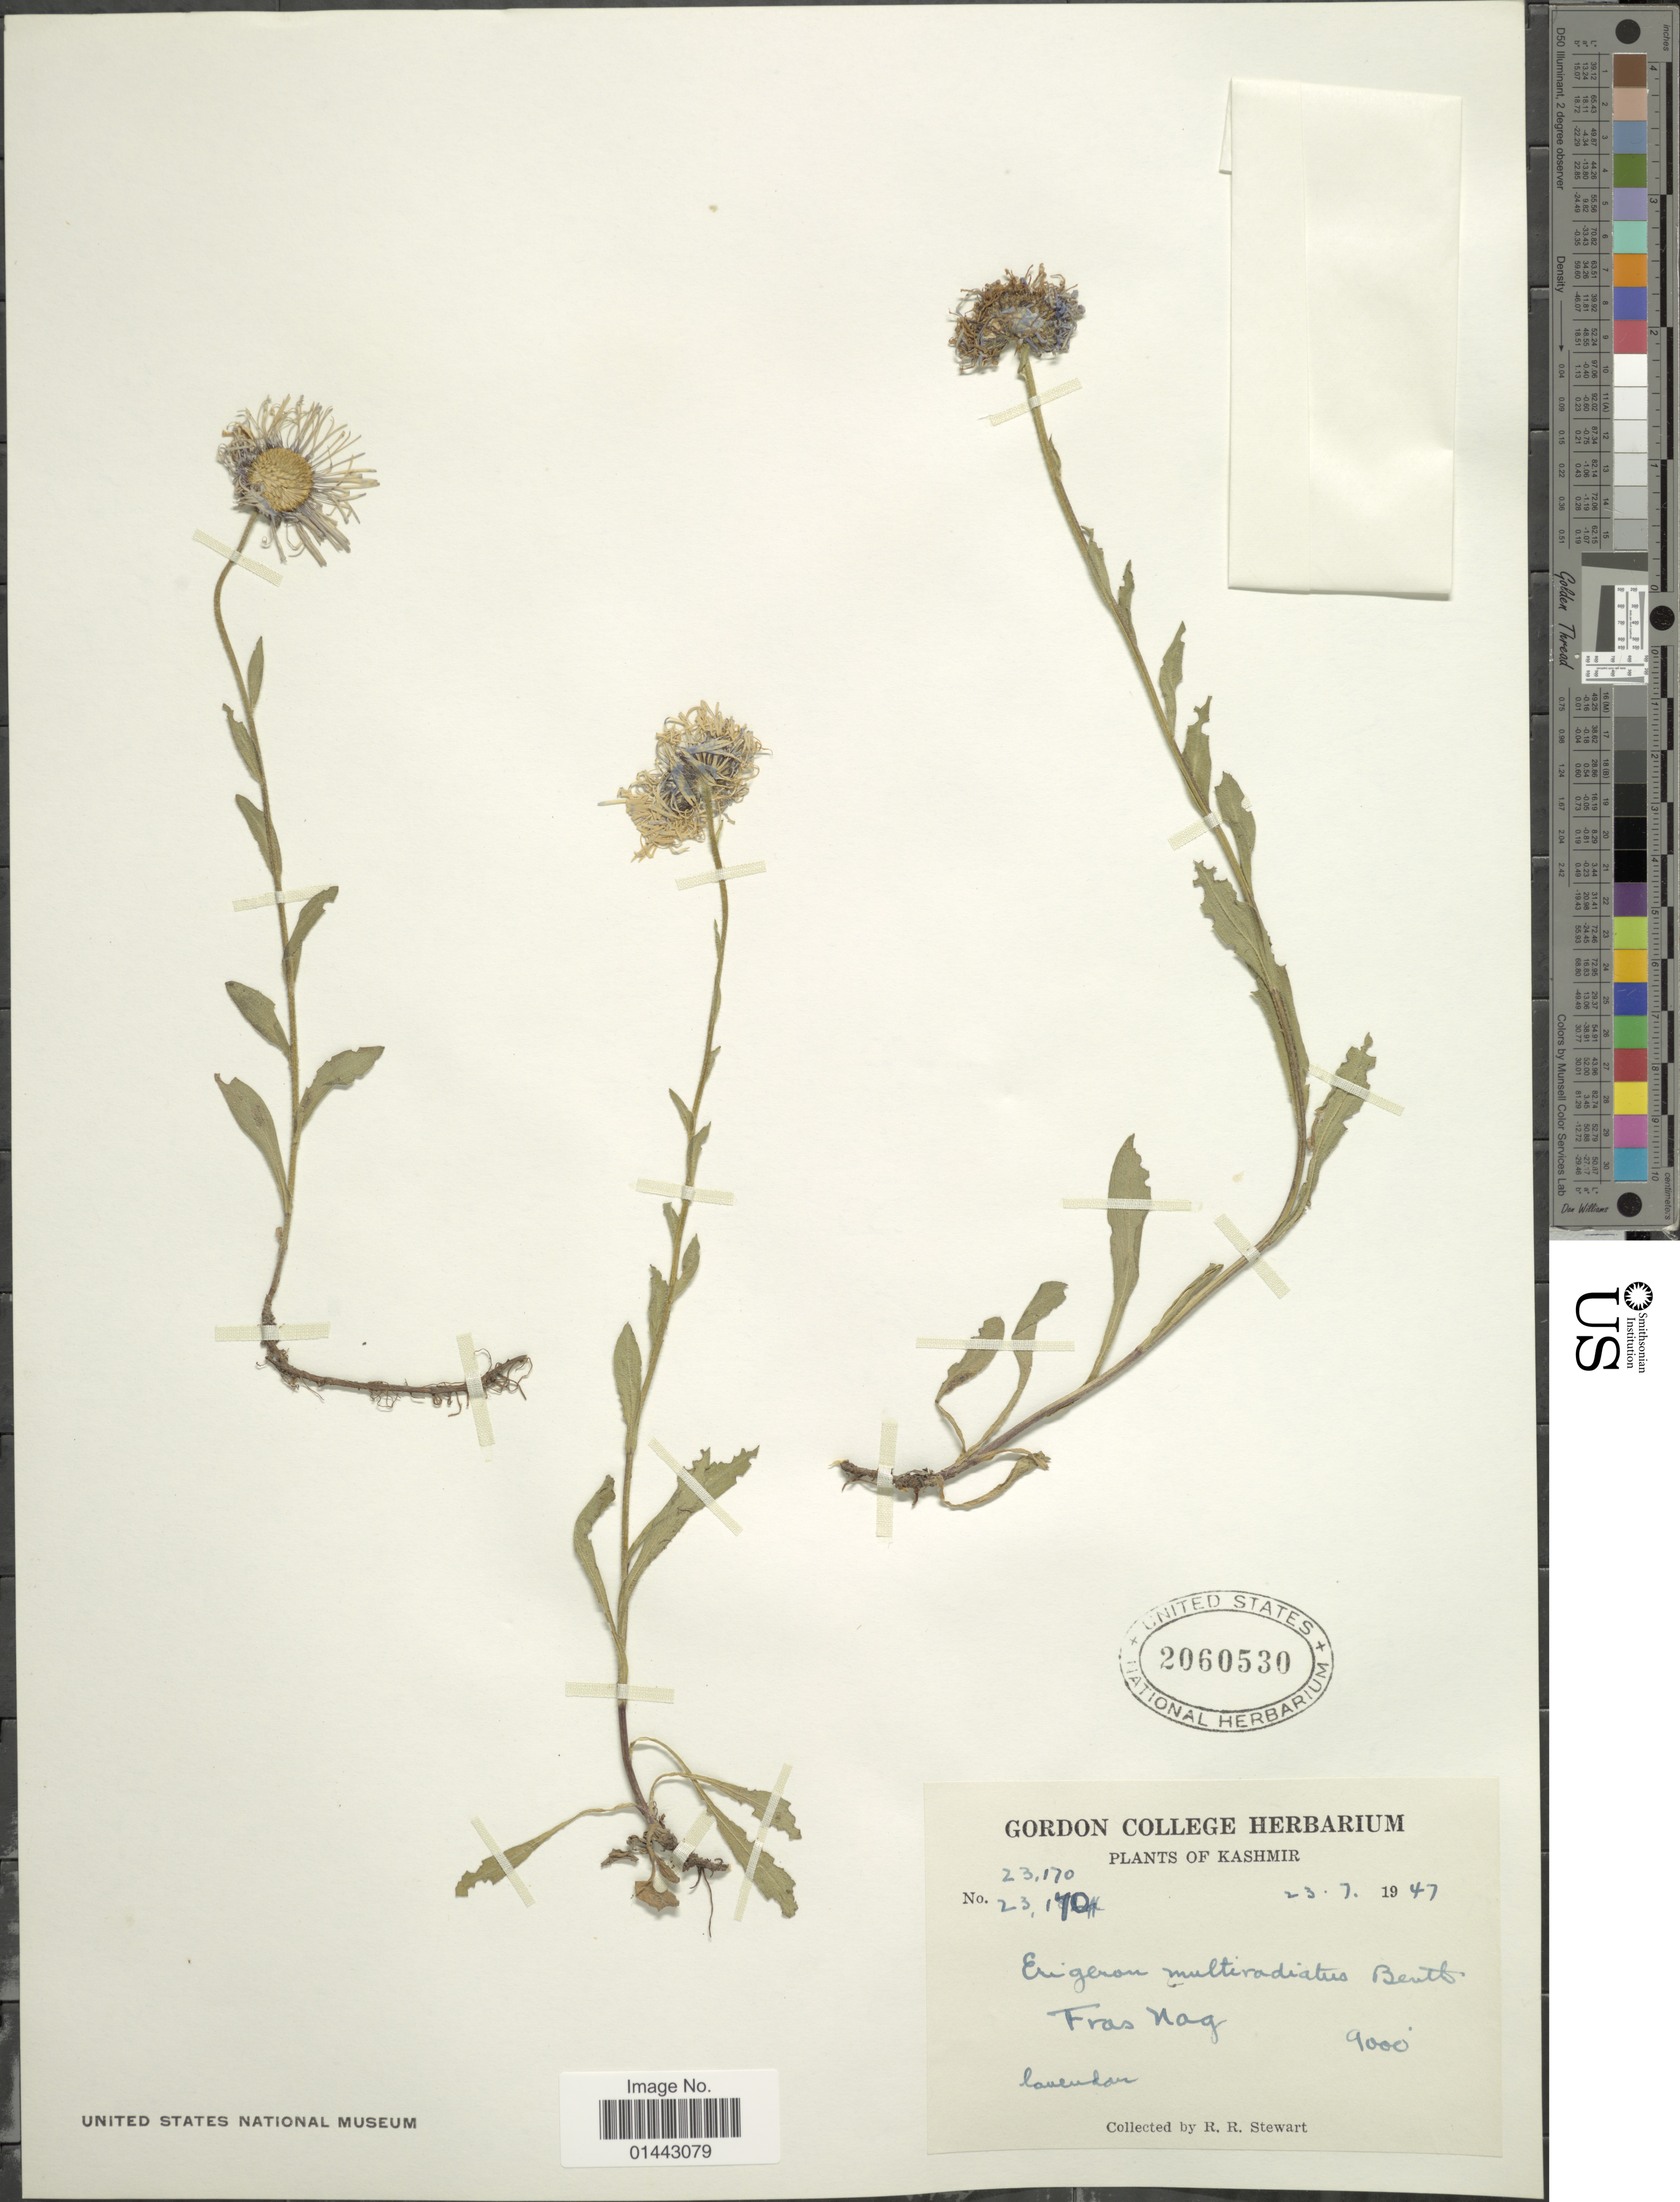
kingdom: Plantae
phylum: Tracheophyta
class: Magnoliopsida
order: Asterales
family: Asteraceae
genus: Erigeron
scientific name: Erigeron multiradiatus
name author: (Lindl. ex DC.) Benth. ex C.B. Clarke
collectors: R. R. Stewart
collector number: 23170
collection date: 1947-07-23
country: India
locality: Fras Nag, levendau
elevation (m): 2743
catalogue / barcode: US 2060530